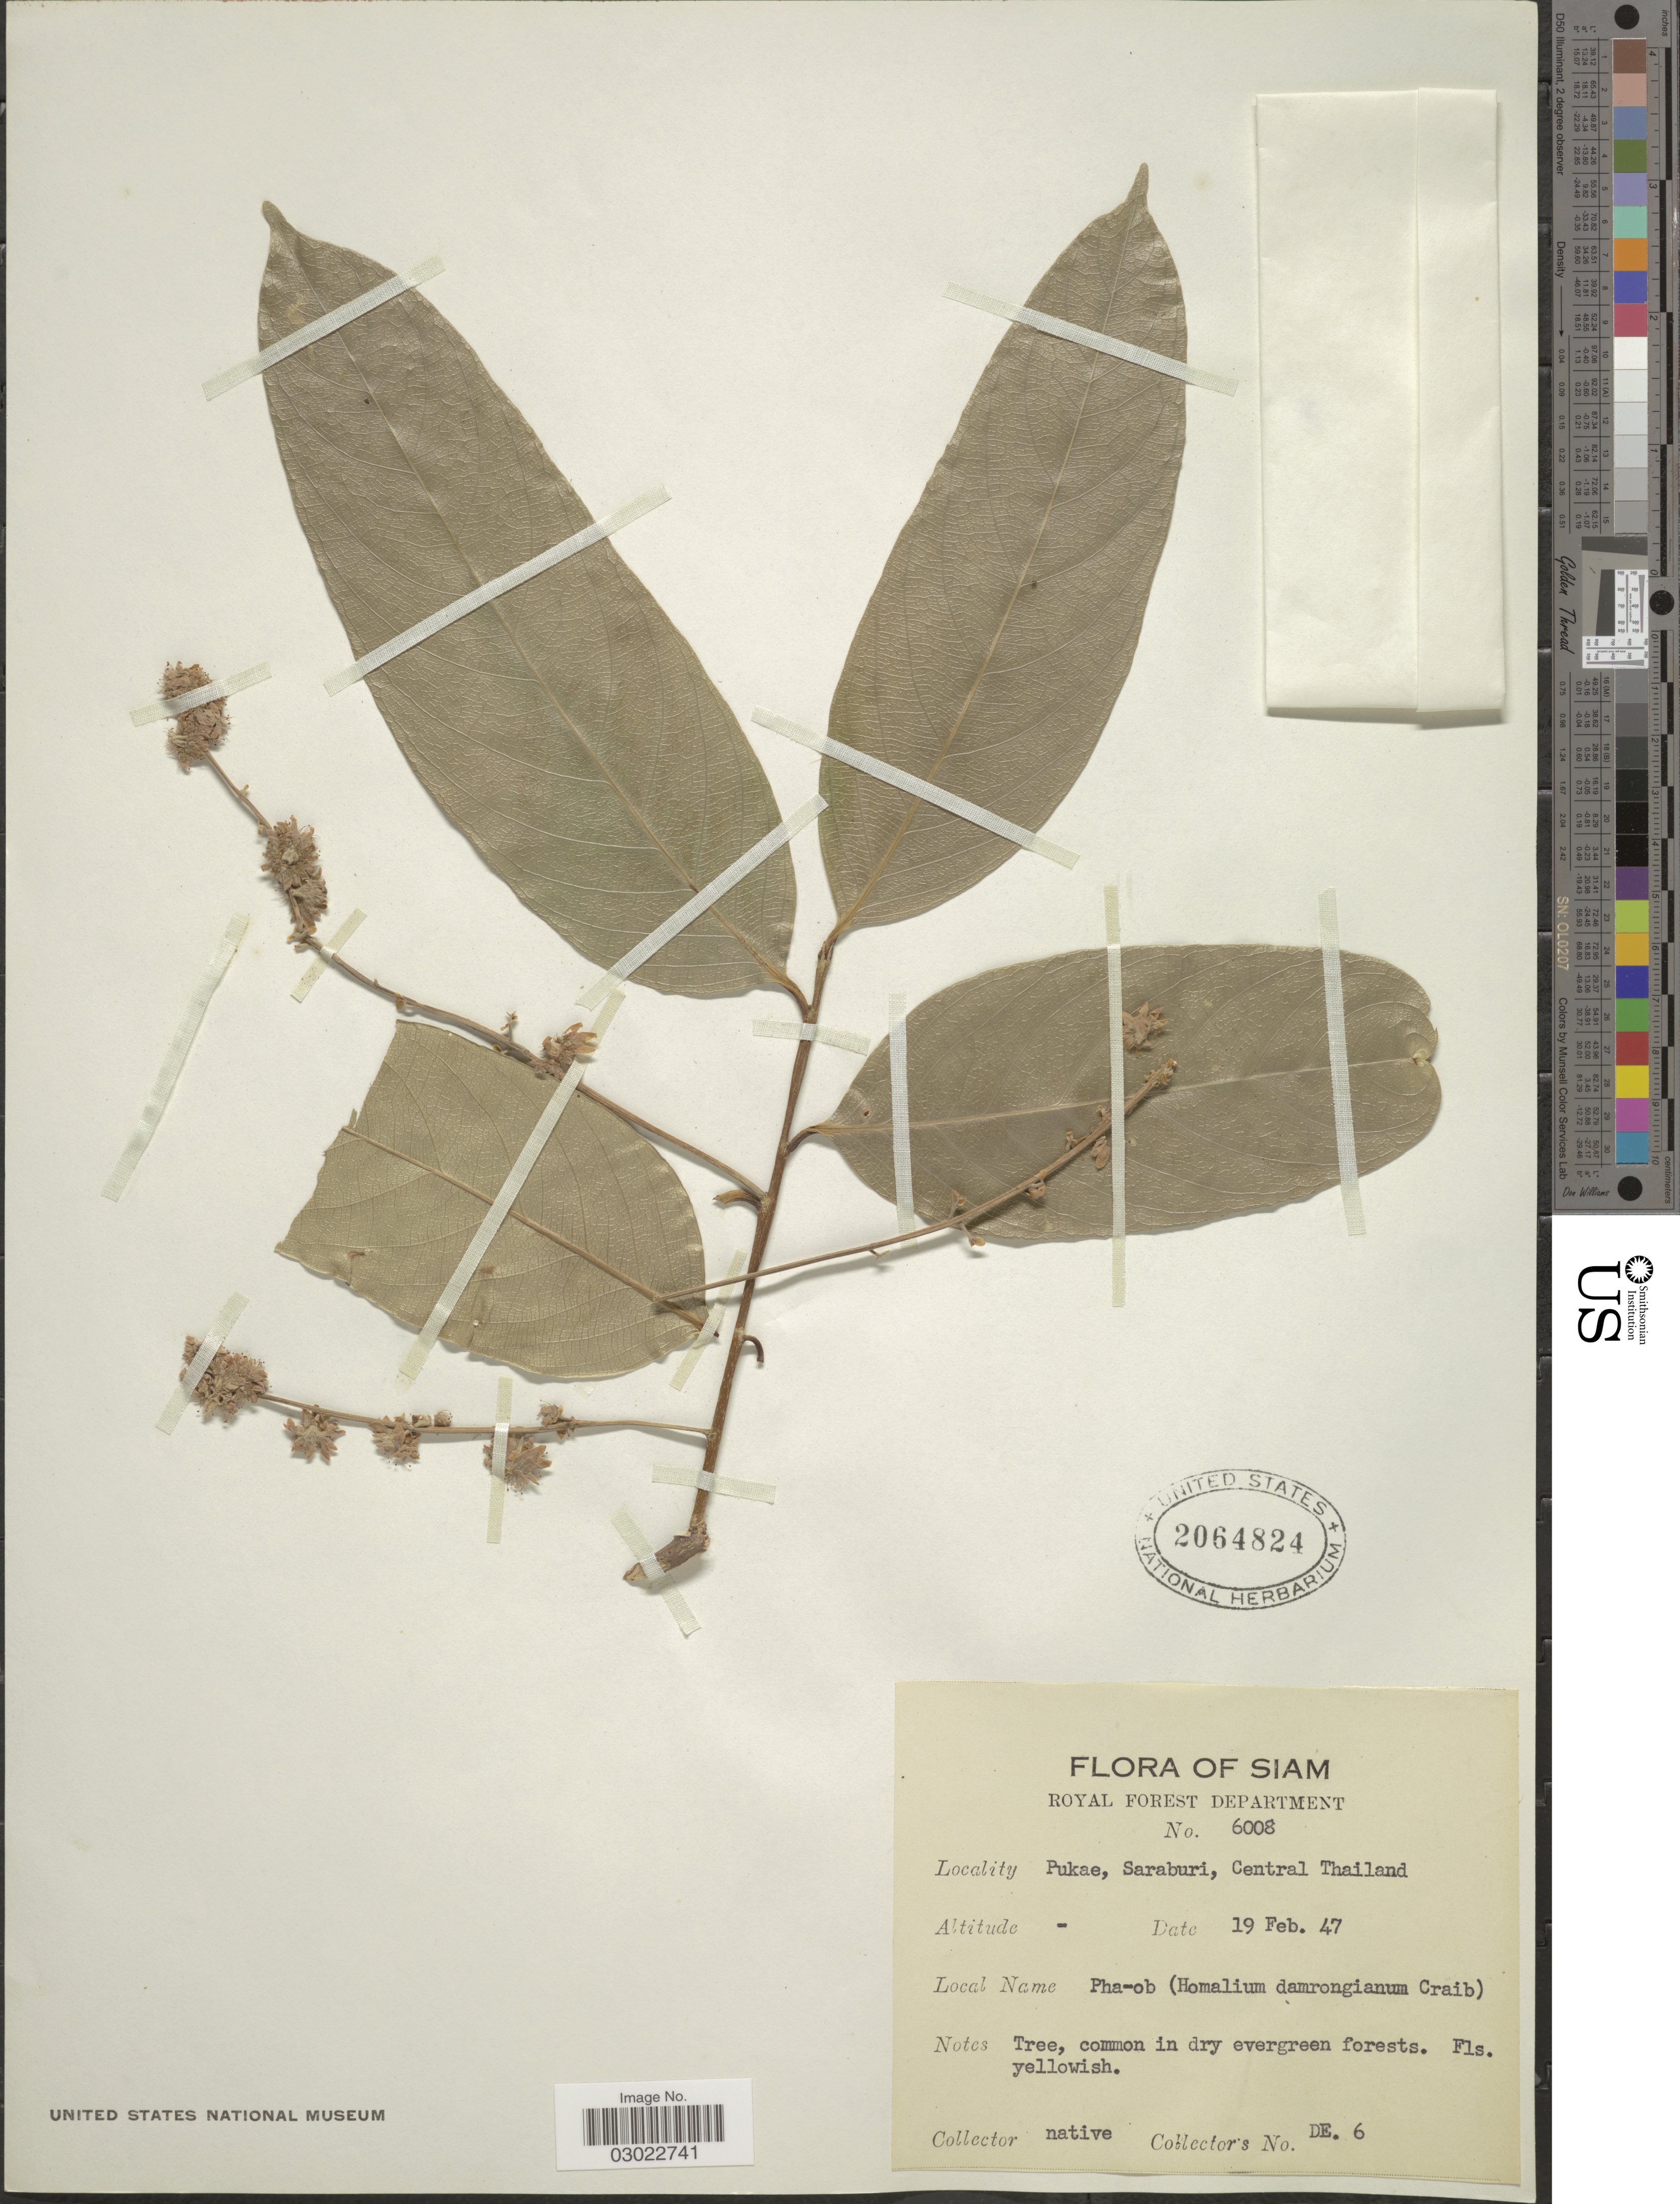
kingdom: Plantae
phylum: Tracheophyta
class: Magnoliopsida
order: Malpighiales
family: Salicaceae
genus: Homalium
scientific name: Homalium damtongianum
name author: Craib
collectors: Native collector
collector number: DE.6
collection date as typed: Transcribed d/m/y: 19/2/47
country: Thailand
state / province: Saraburi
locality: Siam. Pukae, Central Thailand.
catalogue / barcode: US 2064824